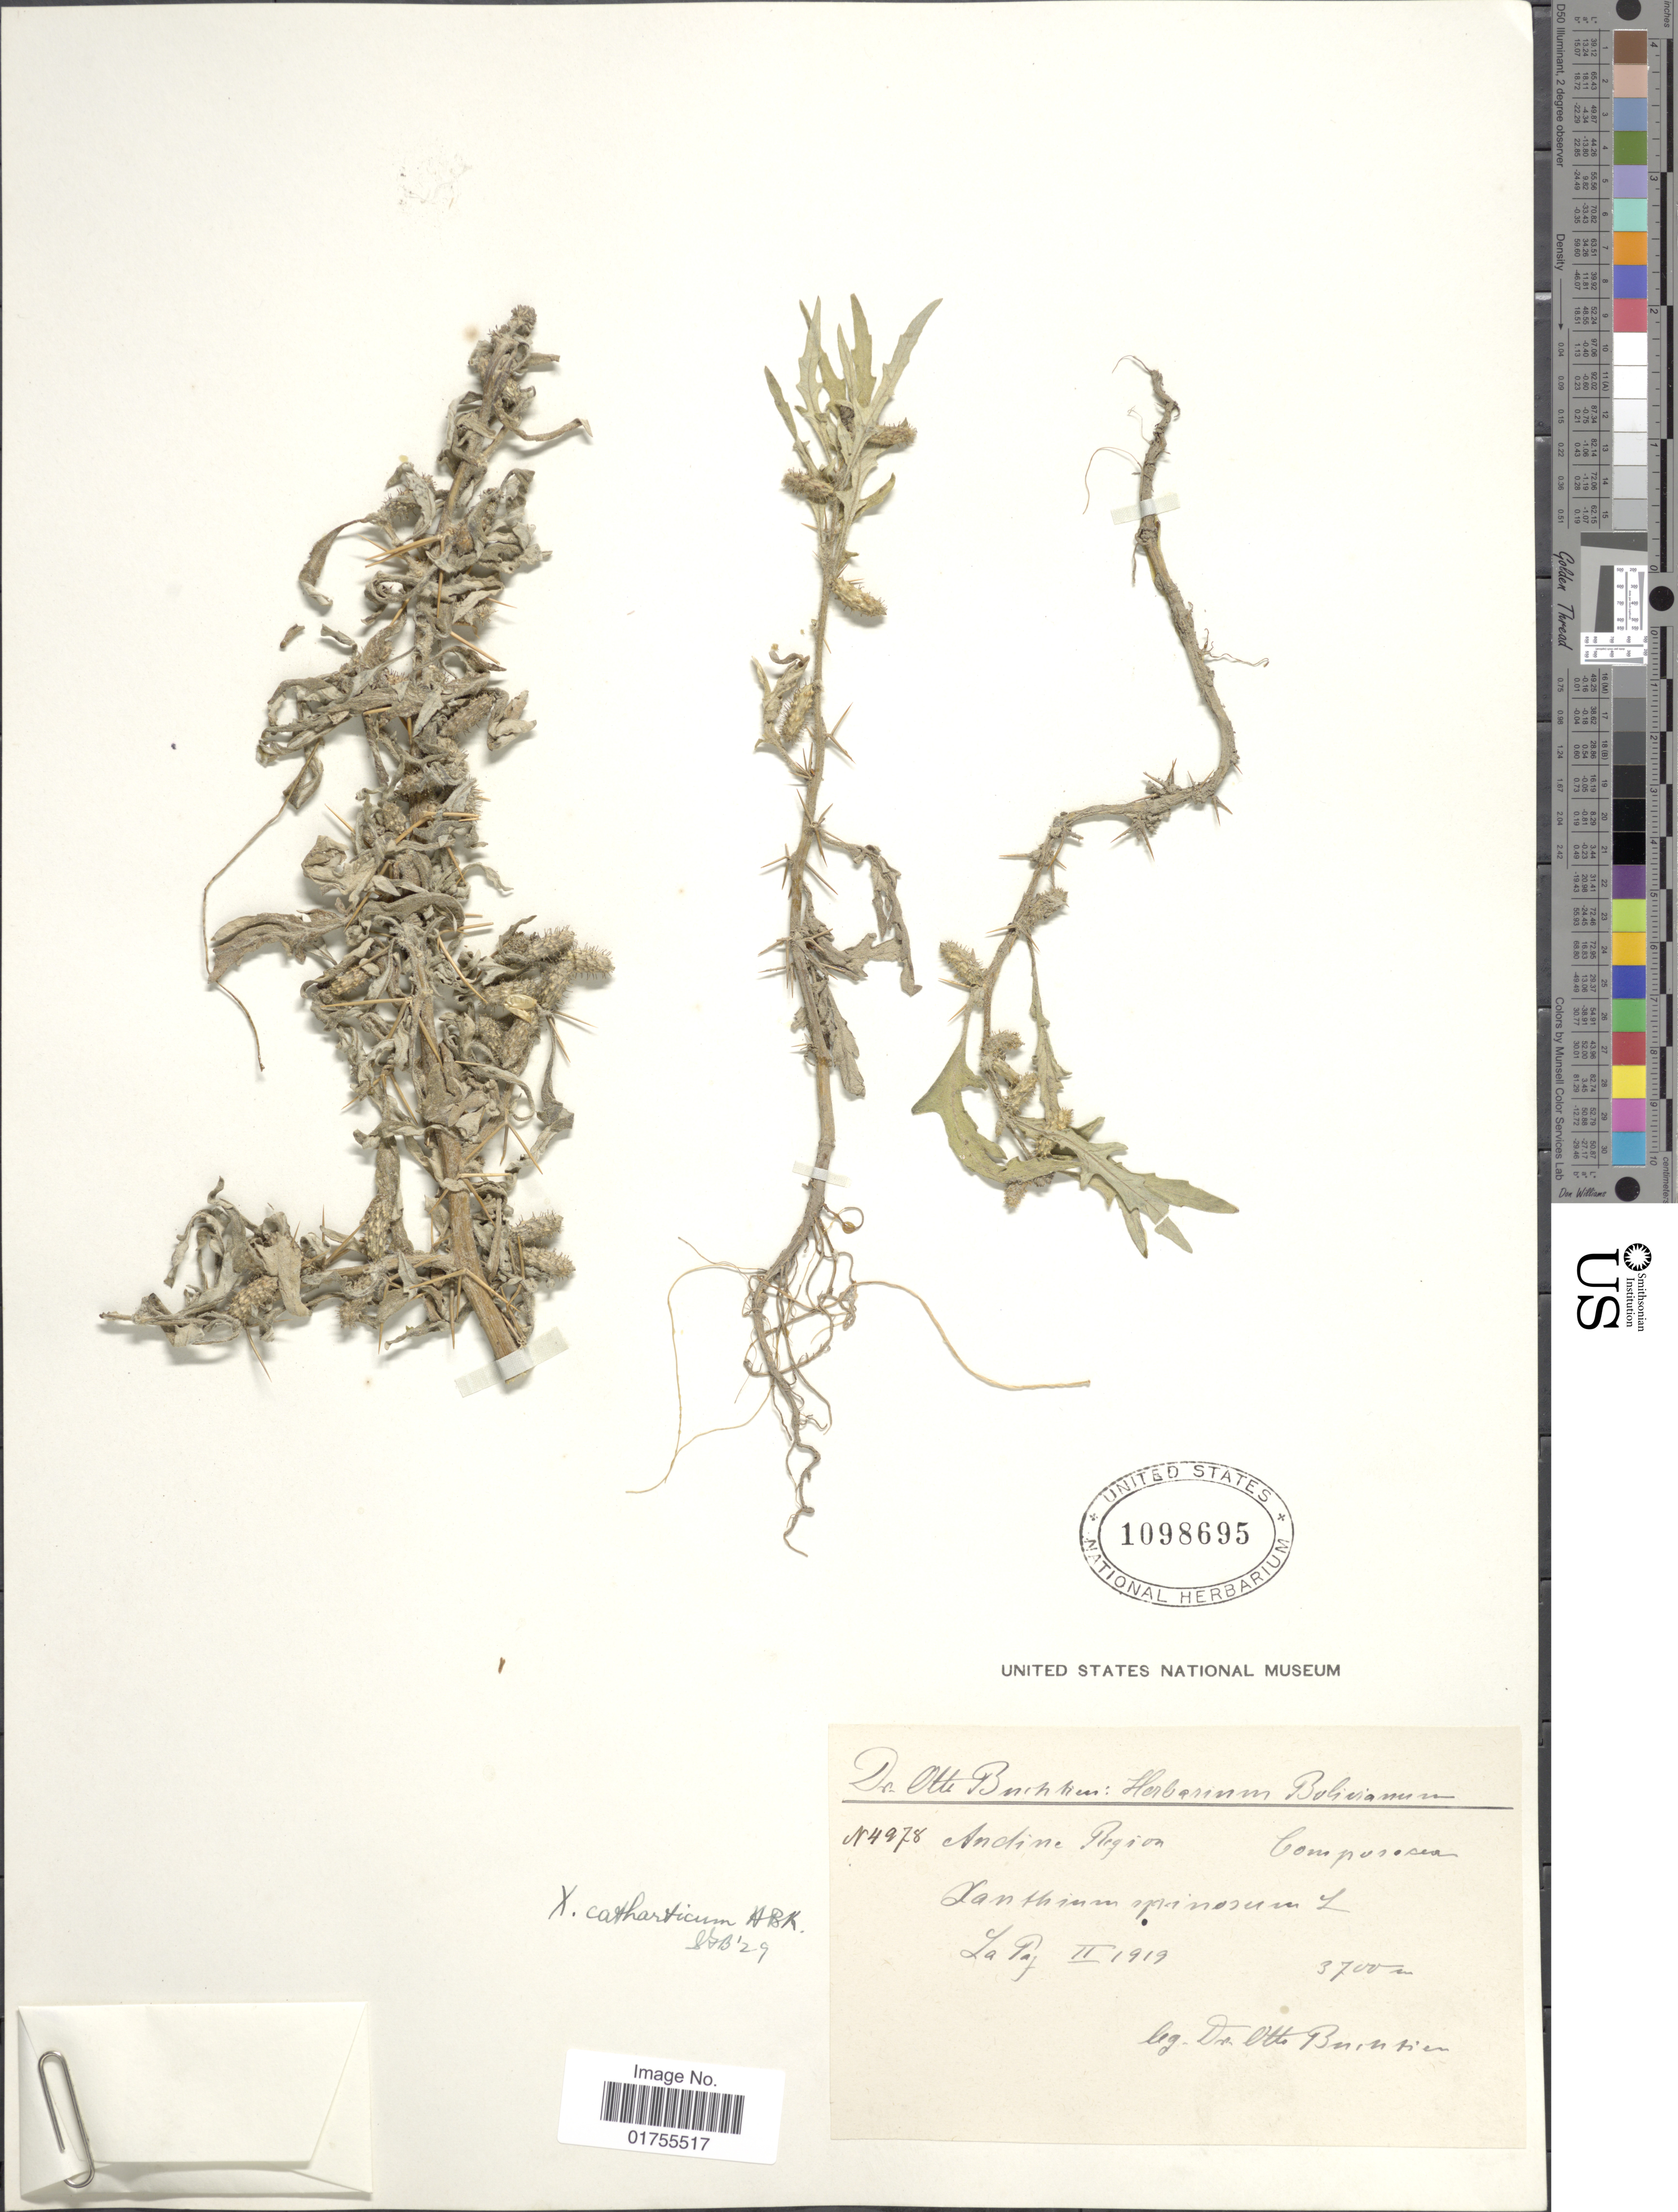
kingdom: Plantae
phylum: Tracheophyta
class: Magnoliopsida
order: Asterales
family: Asteraceae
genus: Xanthium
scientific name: Xanthium catharticum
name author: Kunth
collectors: O. Buchtien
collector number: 4978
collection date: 1919-02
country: Bolivia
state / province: La Paz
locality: Andine Region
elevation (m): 3700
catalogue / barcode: US 1098695